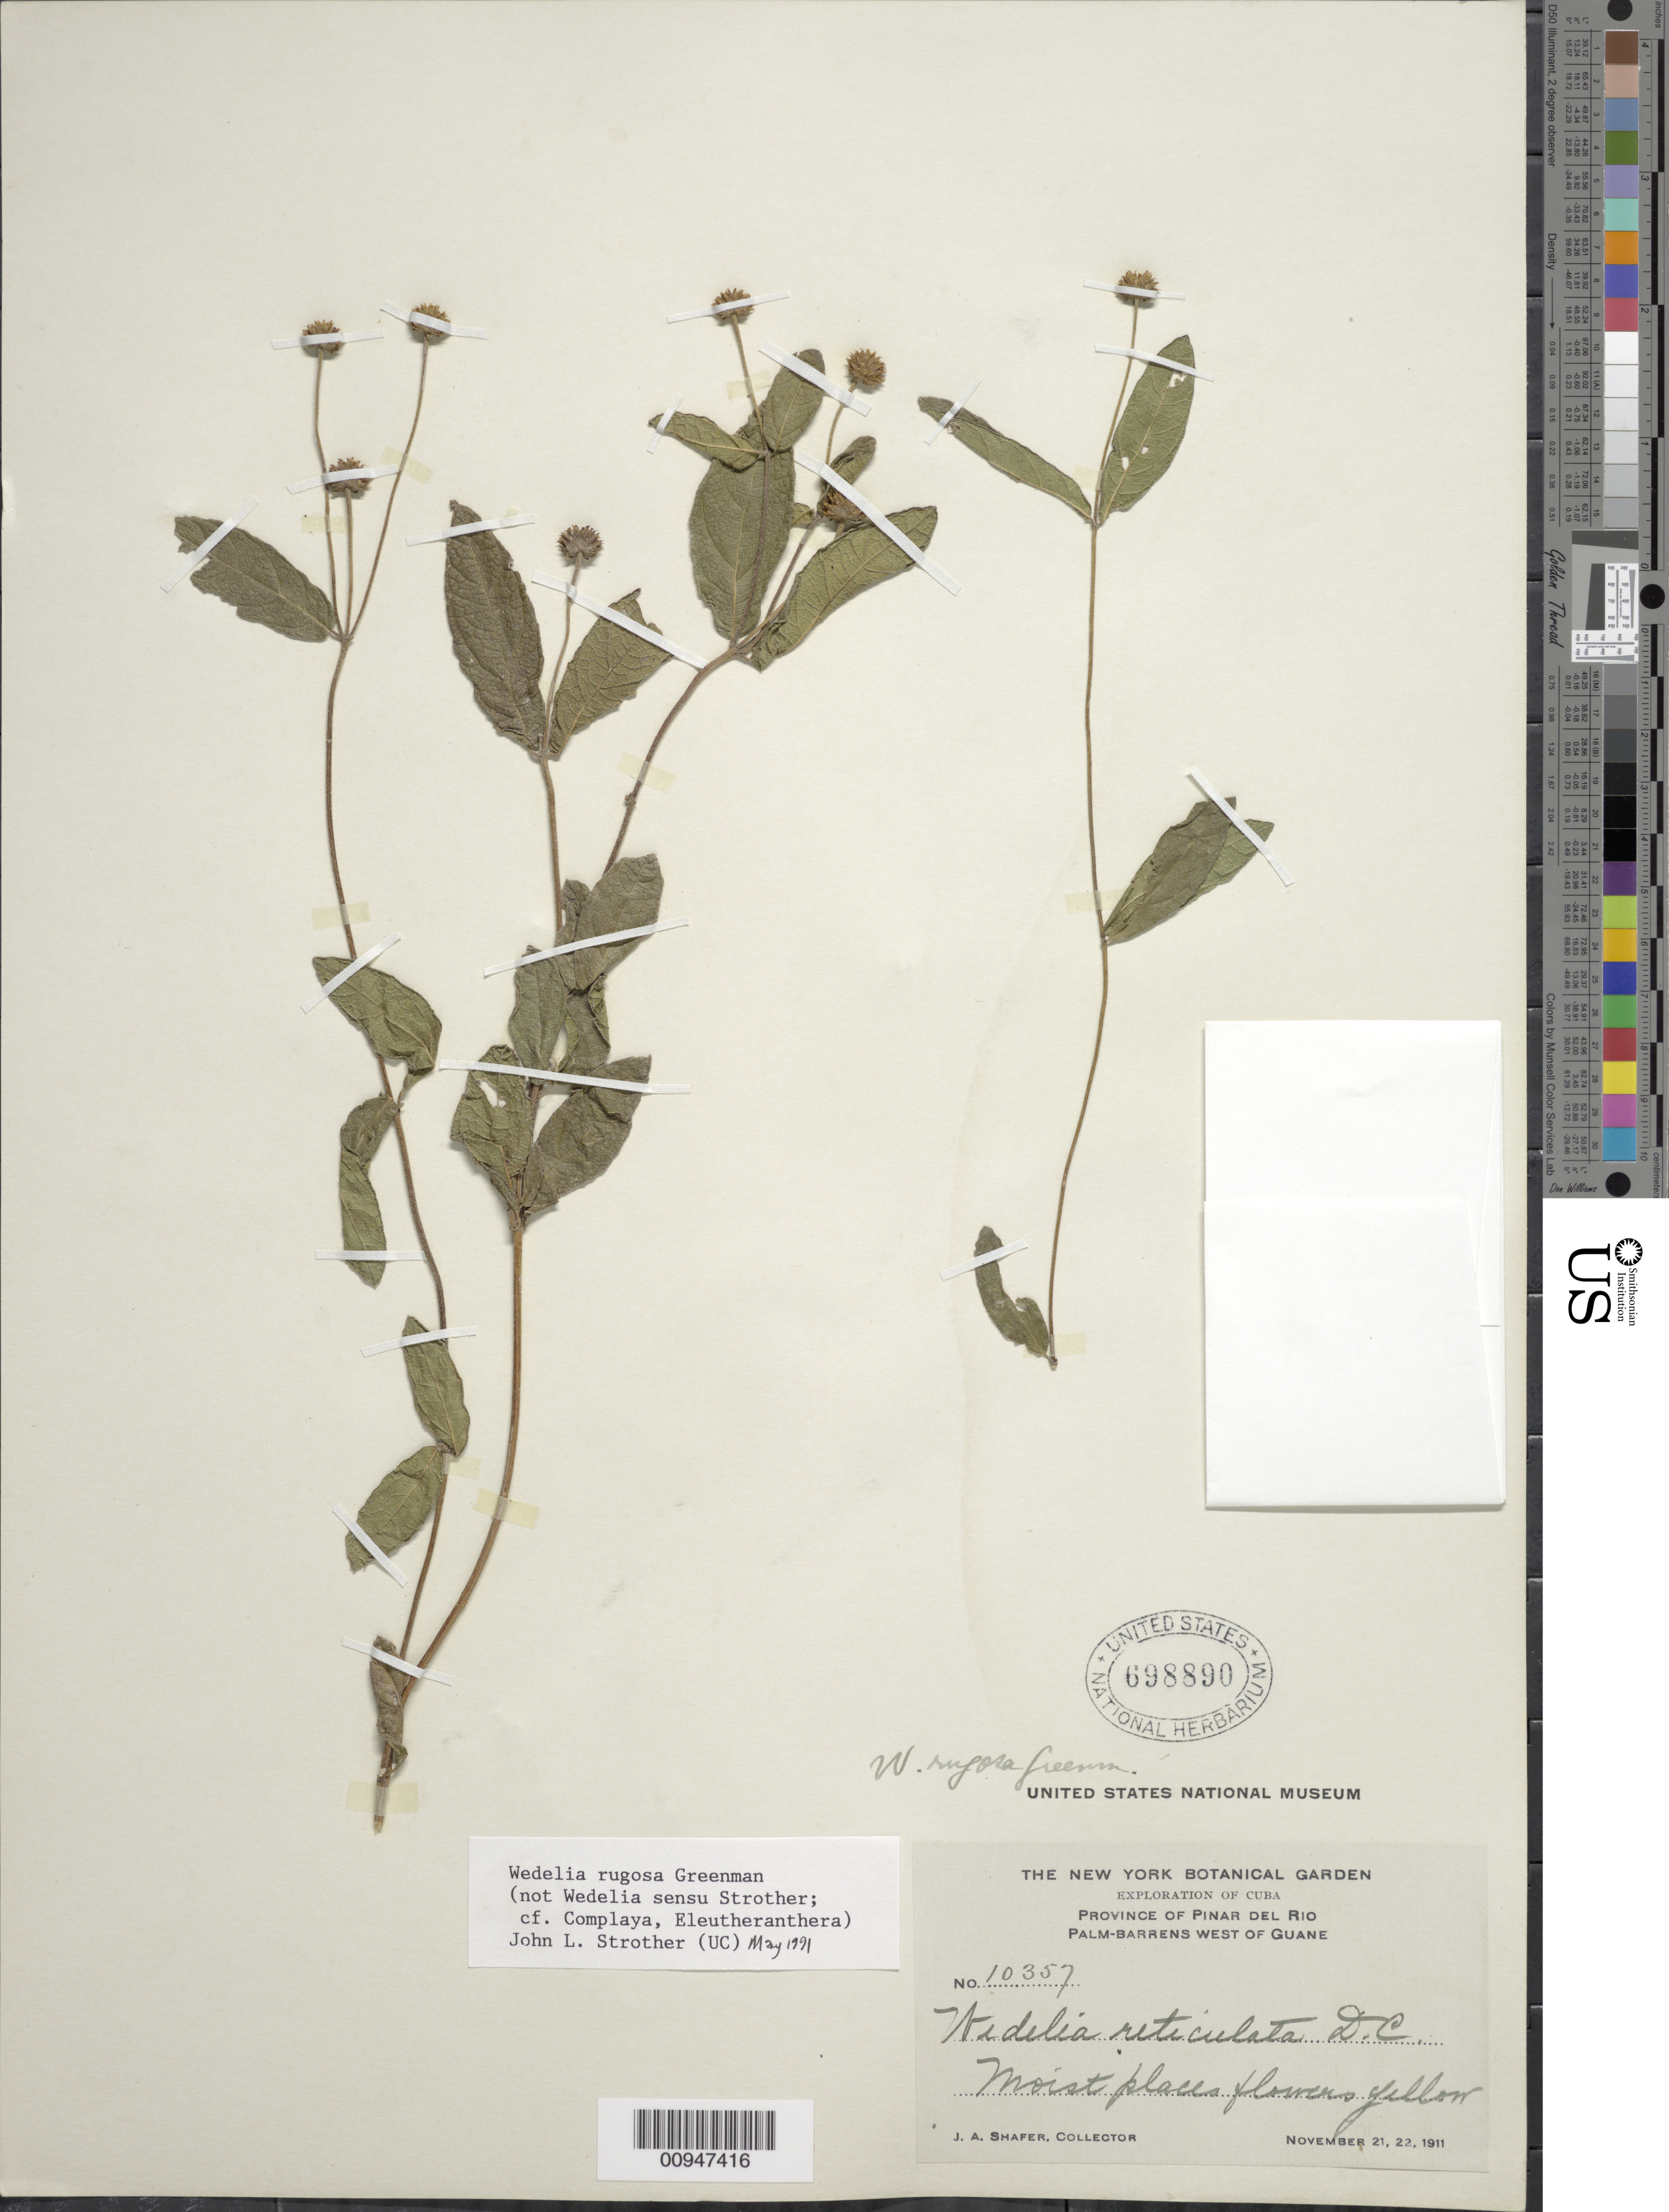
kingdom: Plantae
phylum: Tracheophyta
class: Magnoliopsida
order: Asterales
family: Asteraceae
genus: Wedelia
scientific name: Wedelia rugosa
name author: Greenm.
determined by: Strother, J. L.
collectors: J. A. Shafer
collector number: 10357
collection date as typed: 21 Nov 1911 to 22 Nov 1911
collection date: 1911-11-21/1911-11-22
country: Cuba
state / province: Pinar del Rio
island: Cuba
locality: Palm-Barrens west of Guane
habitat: Moist places in palm-barrens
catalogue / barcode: US 698890